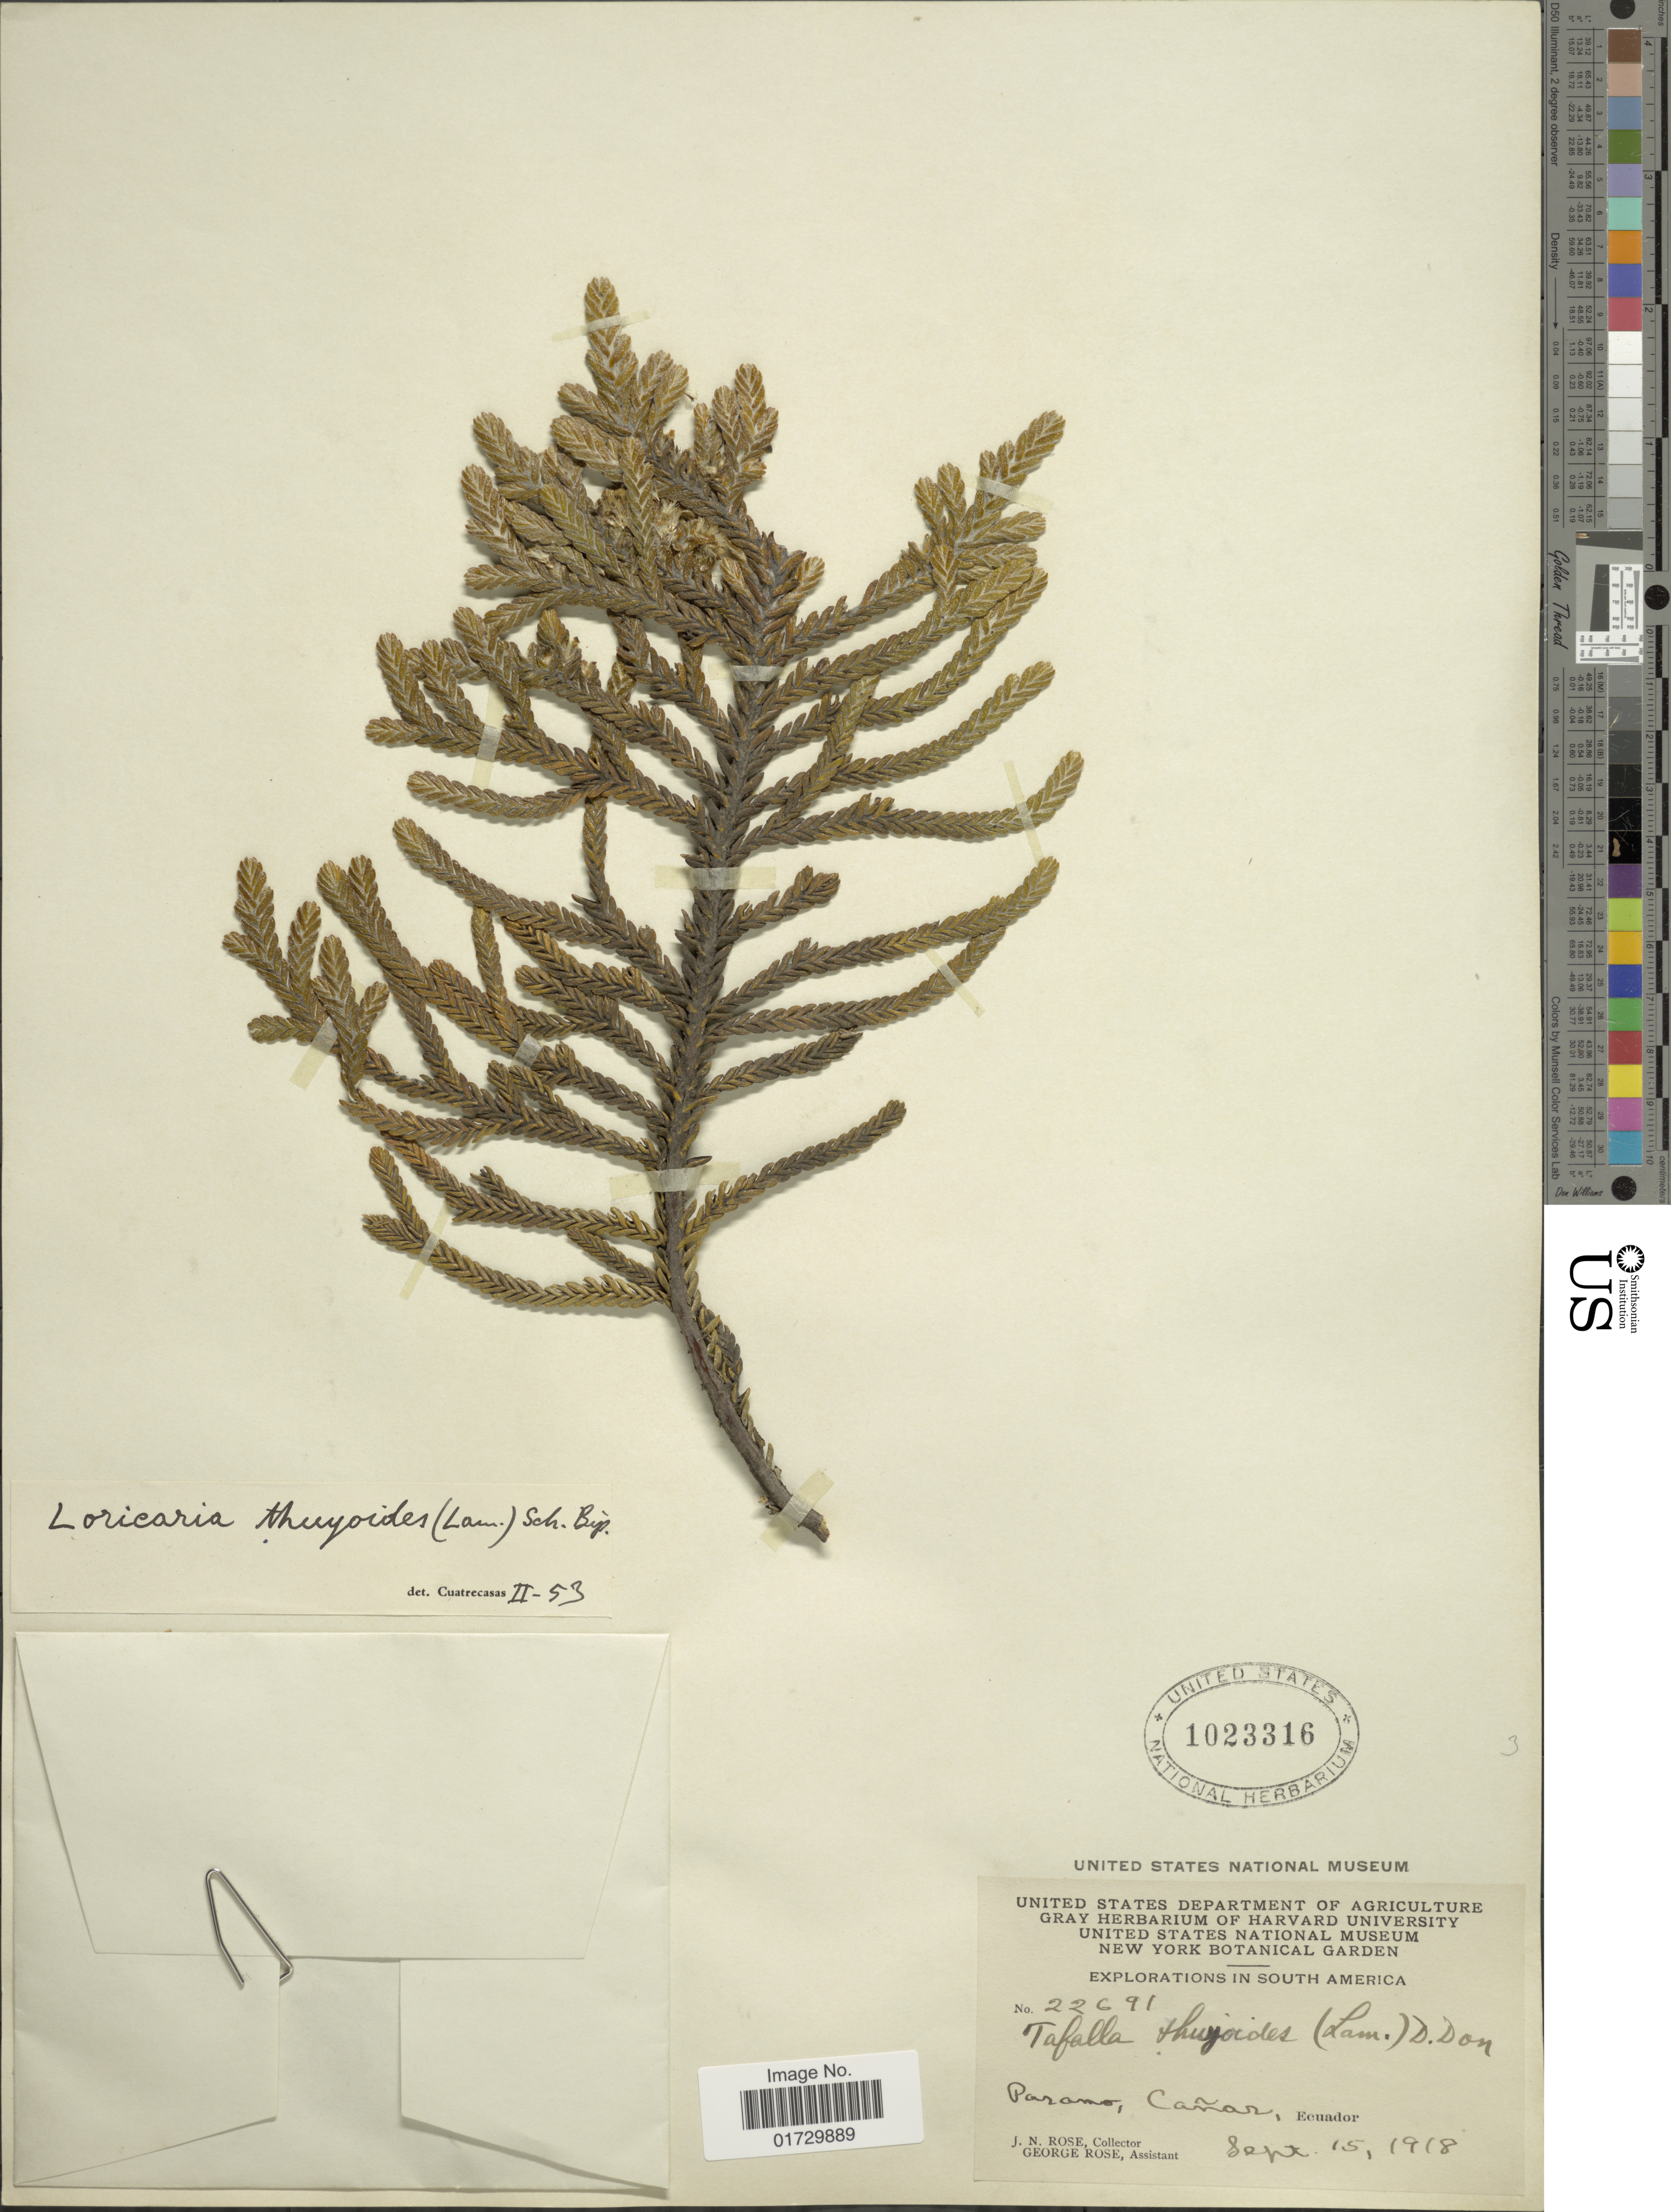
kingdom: Plantae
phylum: Tracheophyta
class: Magnoliopsida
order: Asterales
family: Asteraceae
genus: Loricaria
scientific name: Loricaria thuyoides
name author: (Lam.) Sch. Bip.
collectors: J. N. Rose & G. Rose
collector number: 22691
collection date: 1918-09-15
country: Ecuador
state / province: Cañar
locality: Paramo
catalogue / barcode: US 1023316